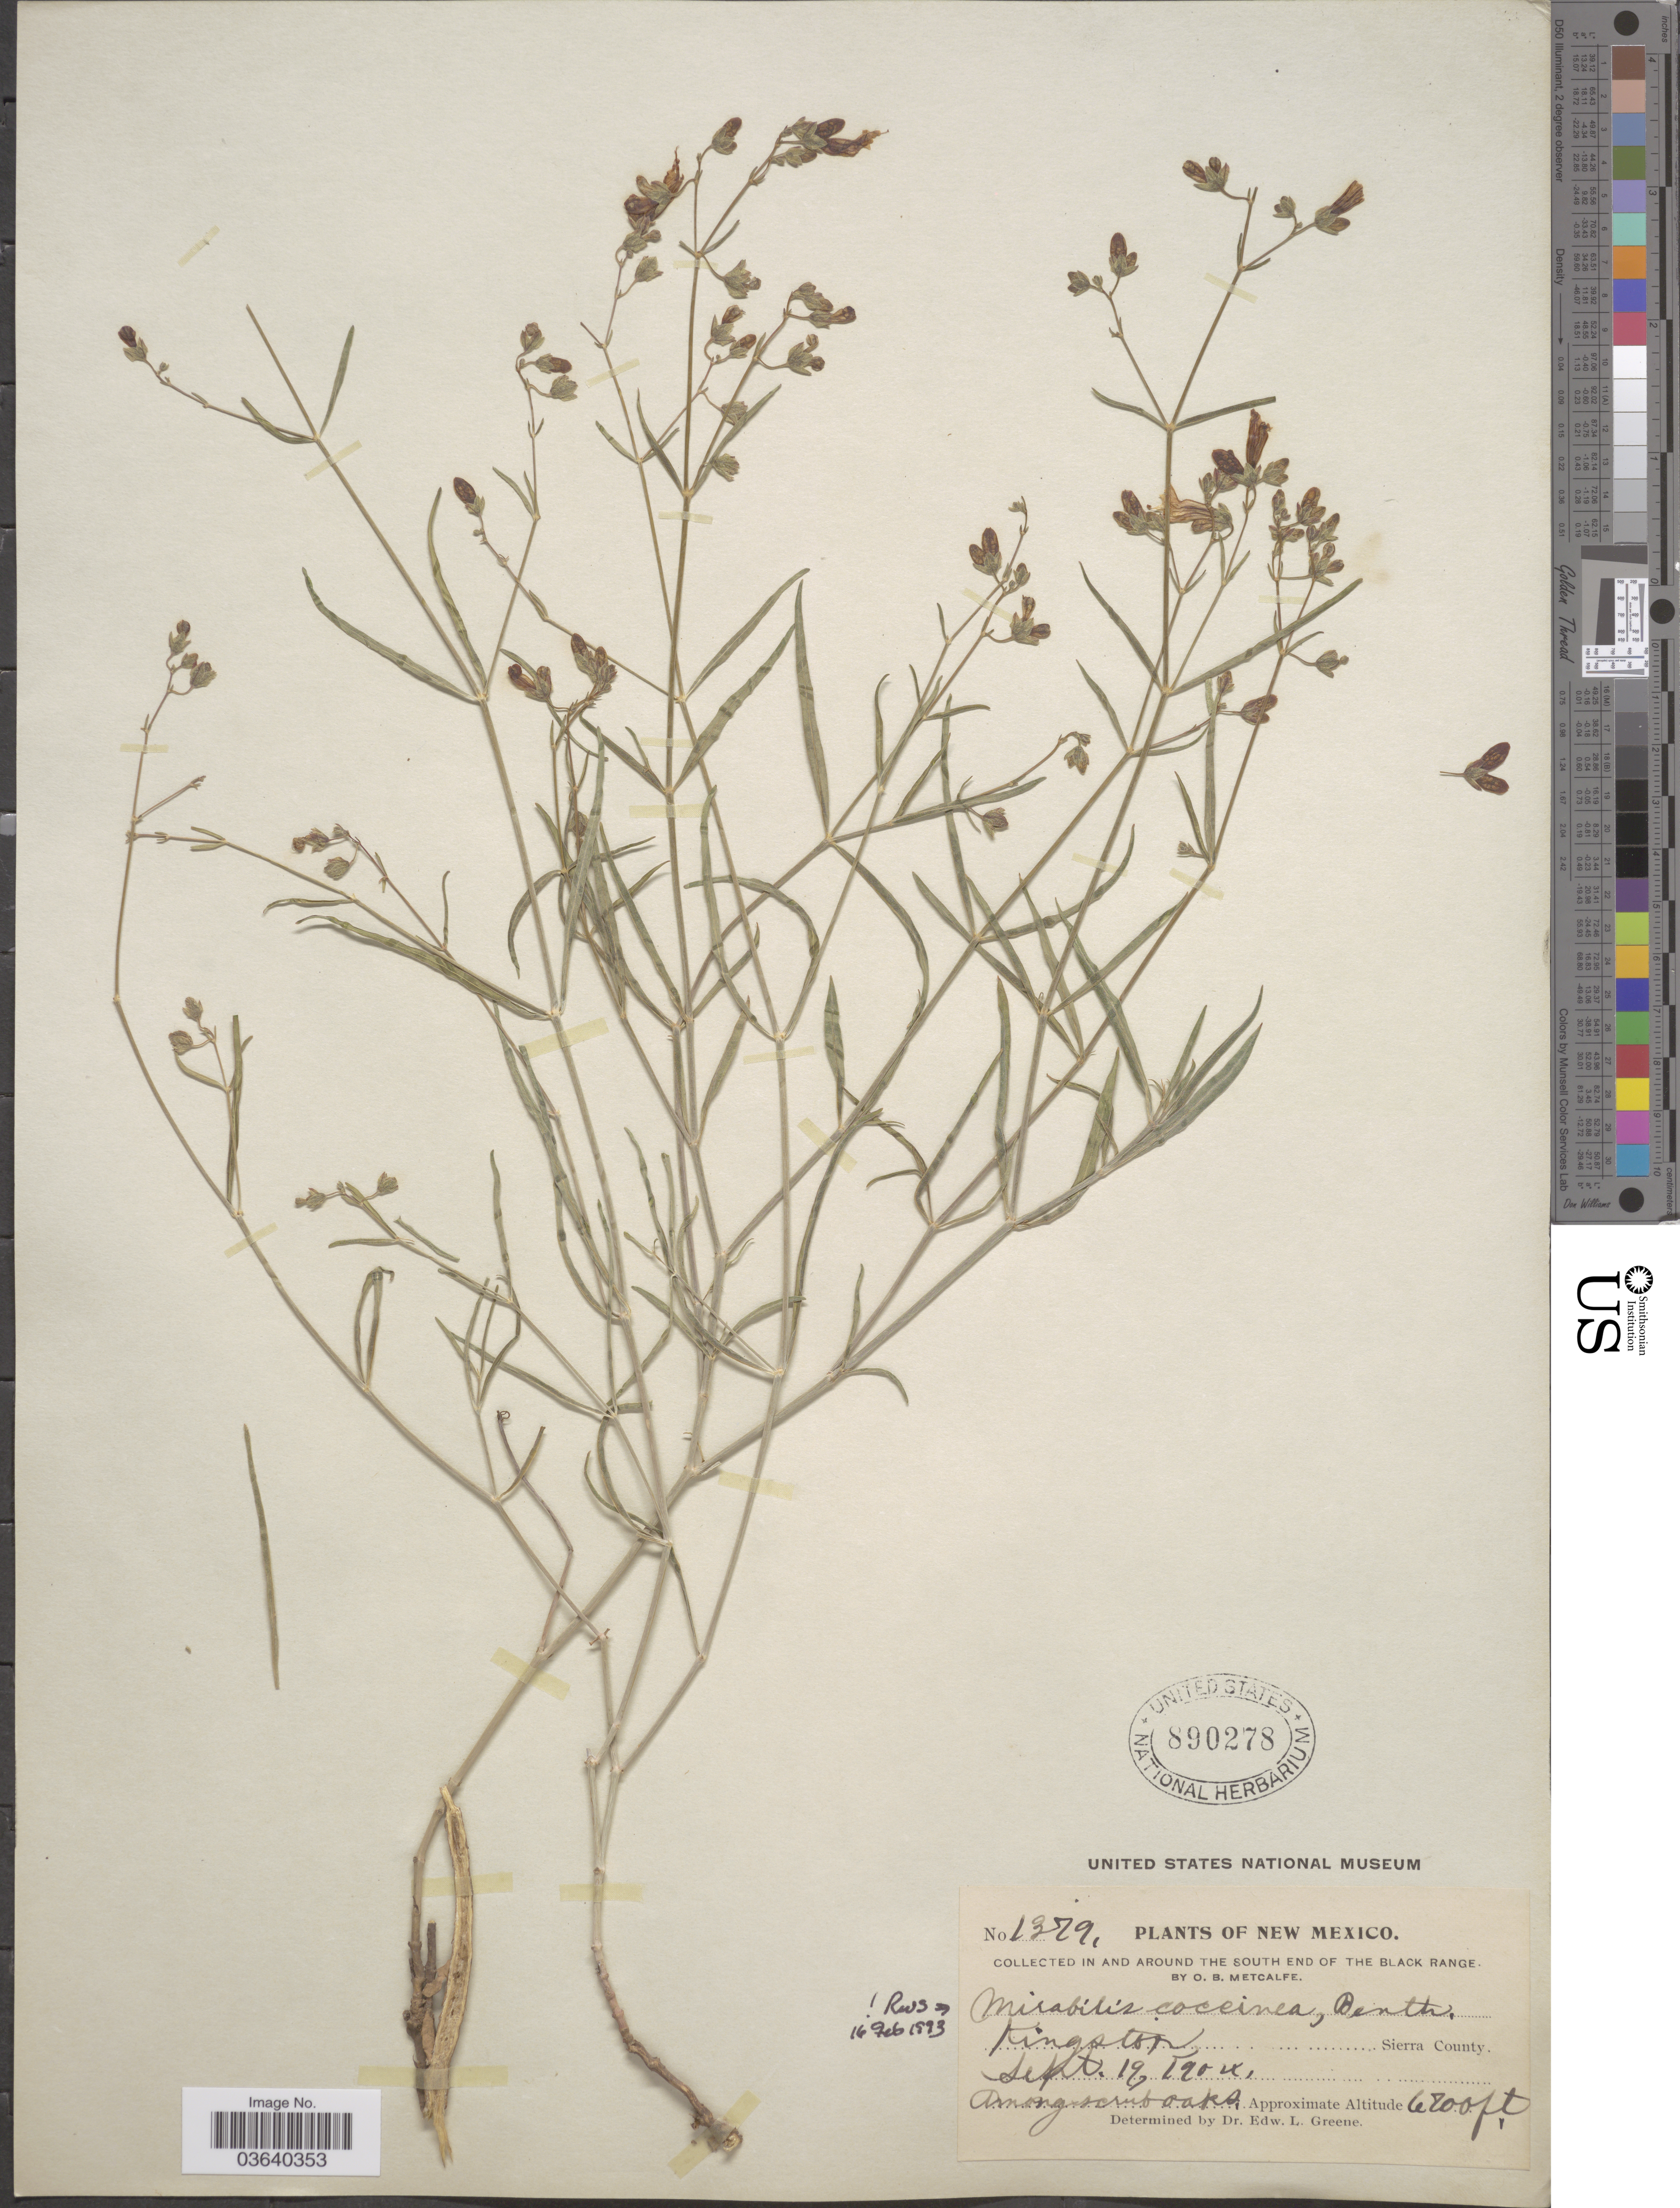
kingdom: Plantae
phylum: Tracheophyta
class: Magnoliopsida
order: Caryophyllales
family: Nyctaginaceae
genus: Mirabilis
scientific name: Mirabilis coccinea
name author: (Torr.) Benth. & Hook. f.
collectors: O. B. Metcalfe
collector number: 1379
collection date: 1904-09-19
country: United States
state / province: New Mexico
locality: In and around the south end of the Black Range. Kingston Sierra County.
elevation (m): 2042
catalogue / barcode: US 890278